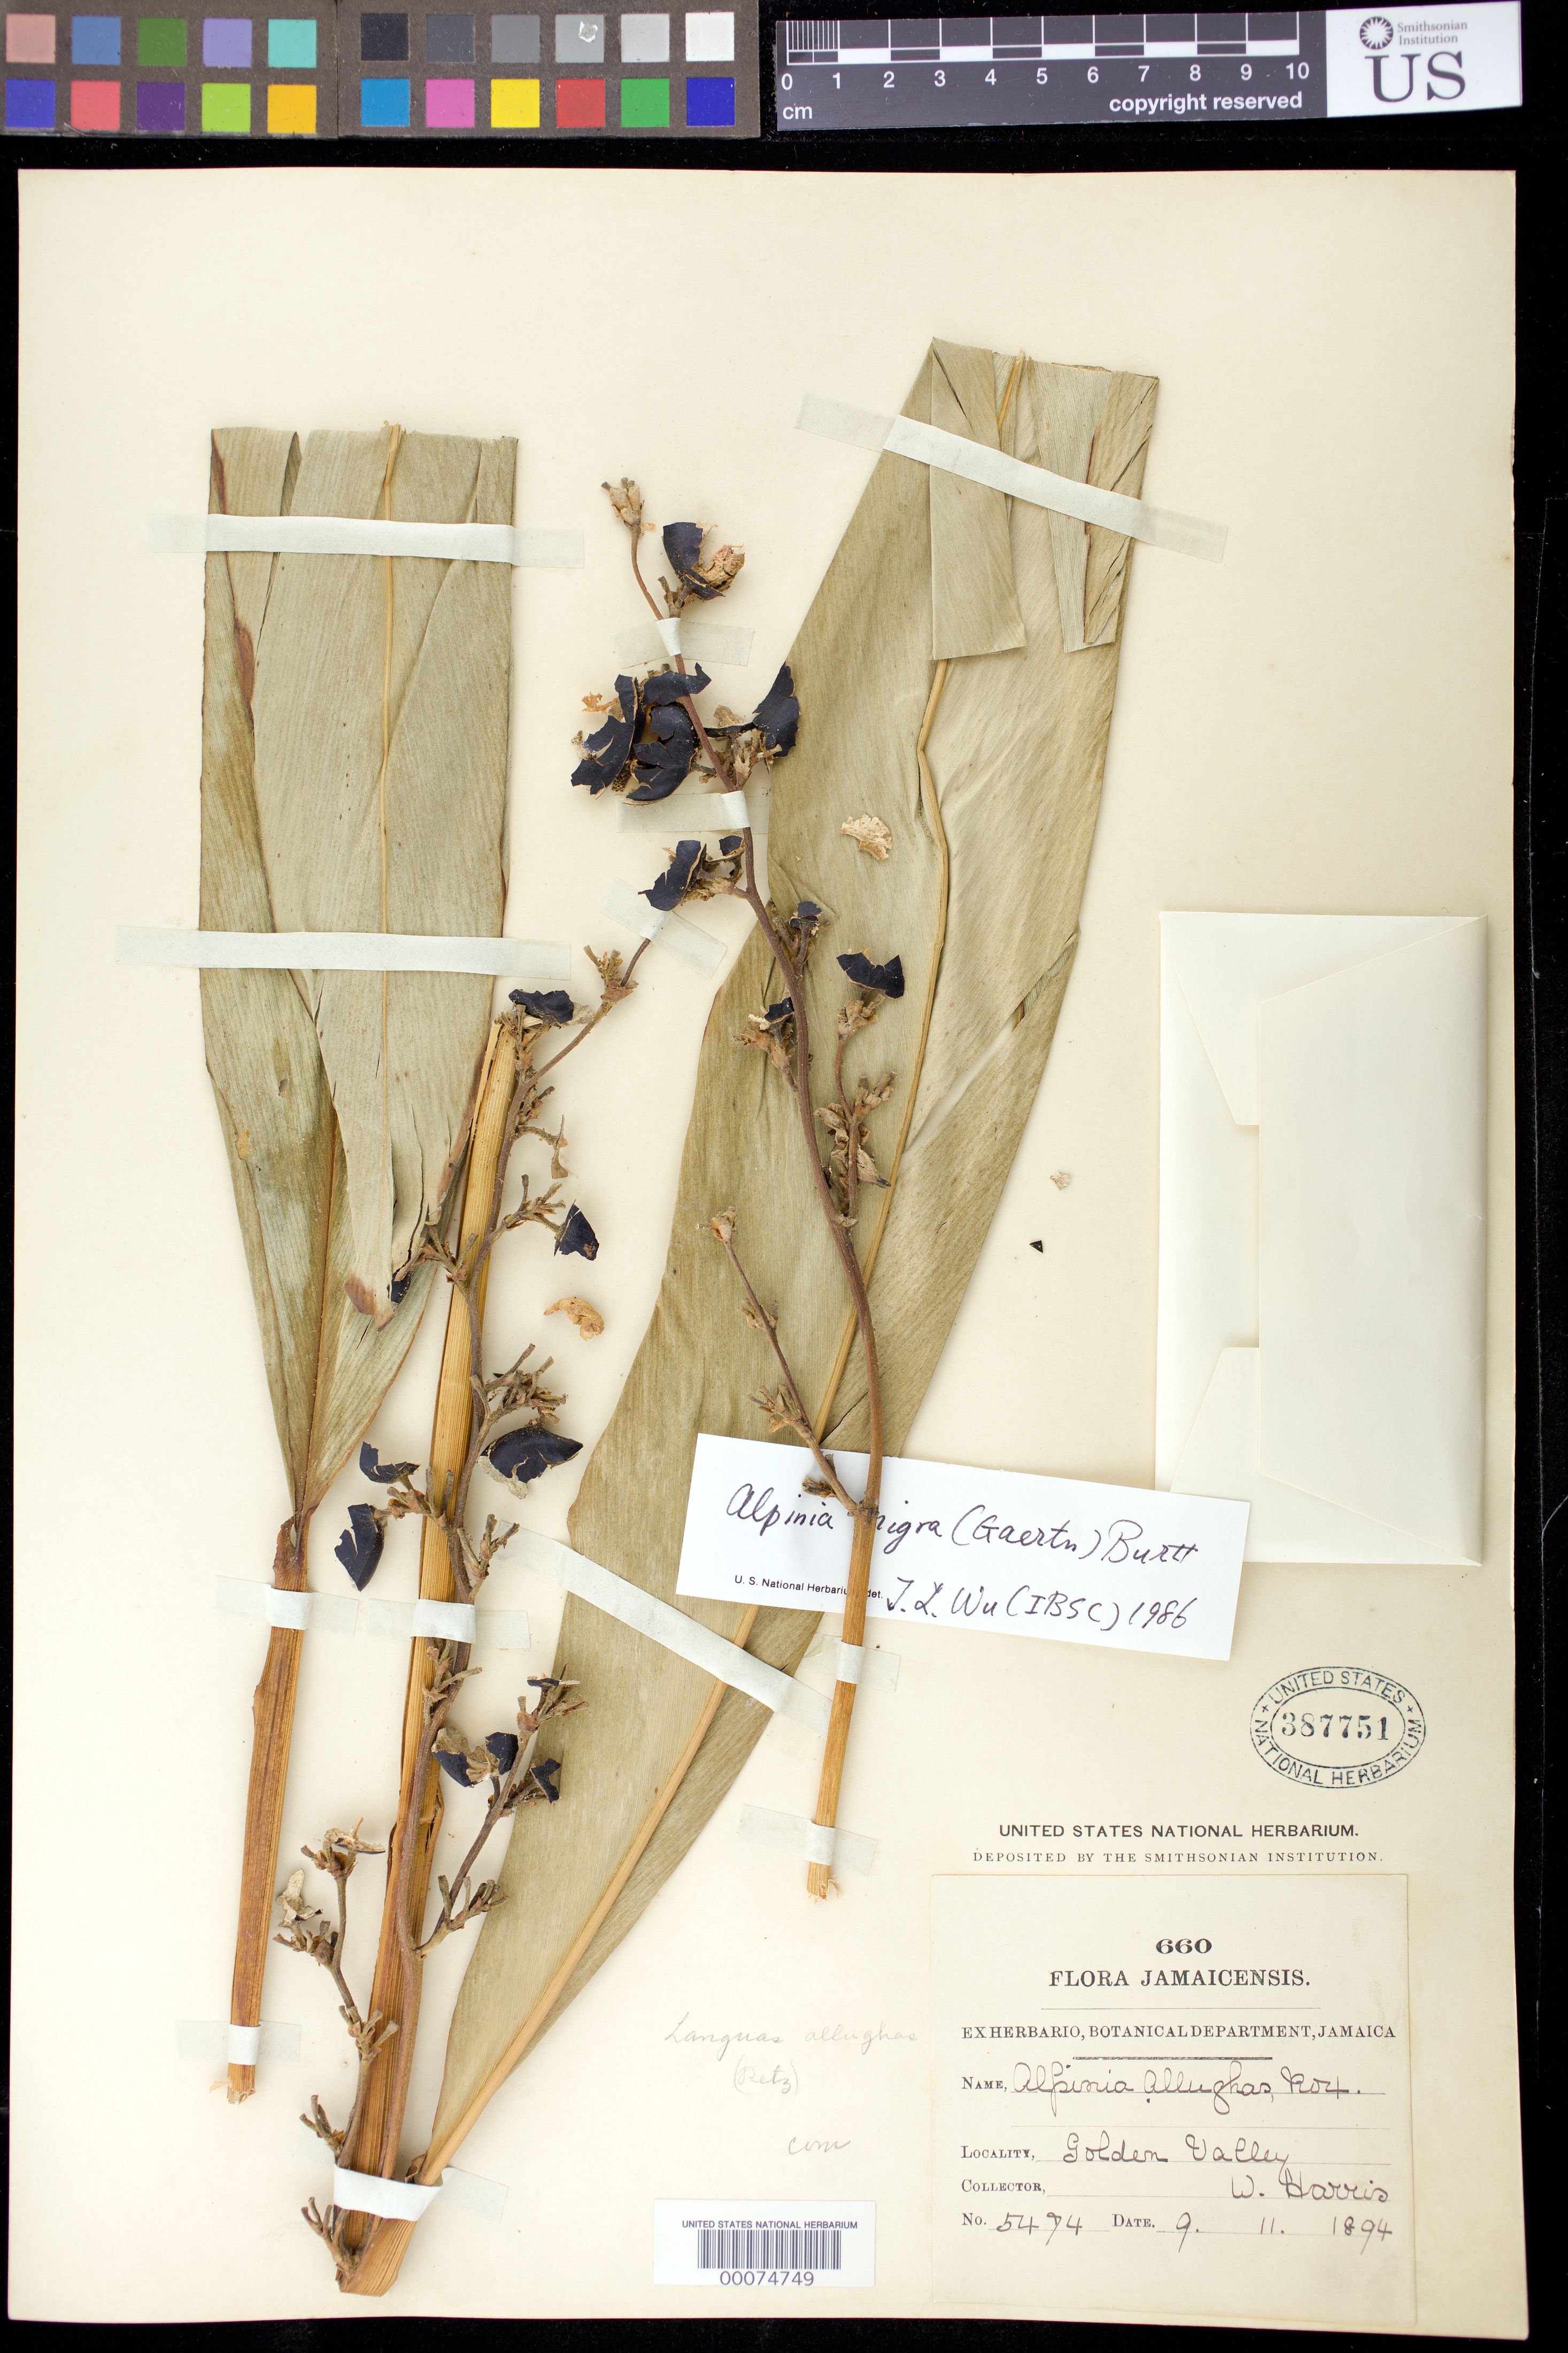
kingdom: Plantae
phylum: Tracheophyta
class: Liliopsida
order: Zingiberales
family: Zingiberaceae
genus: Alpinia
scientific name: Alpinia nigra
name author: (Gaertn.) B.L. Burtt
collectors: W. H. Harris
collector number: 5474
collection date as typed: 09 Nov 1894 or 11 Sep 1894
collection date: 1894-09-11 or 1894-11-09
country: Jamaica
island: Greater Antilles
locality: Golden valley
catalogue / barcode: US 387751